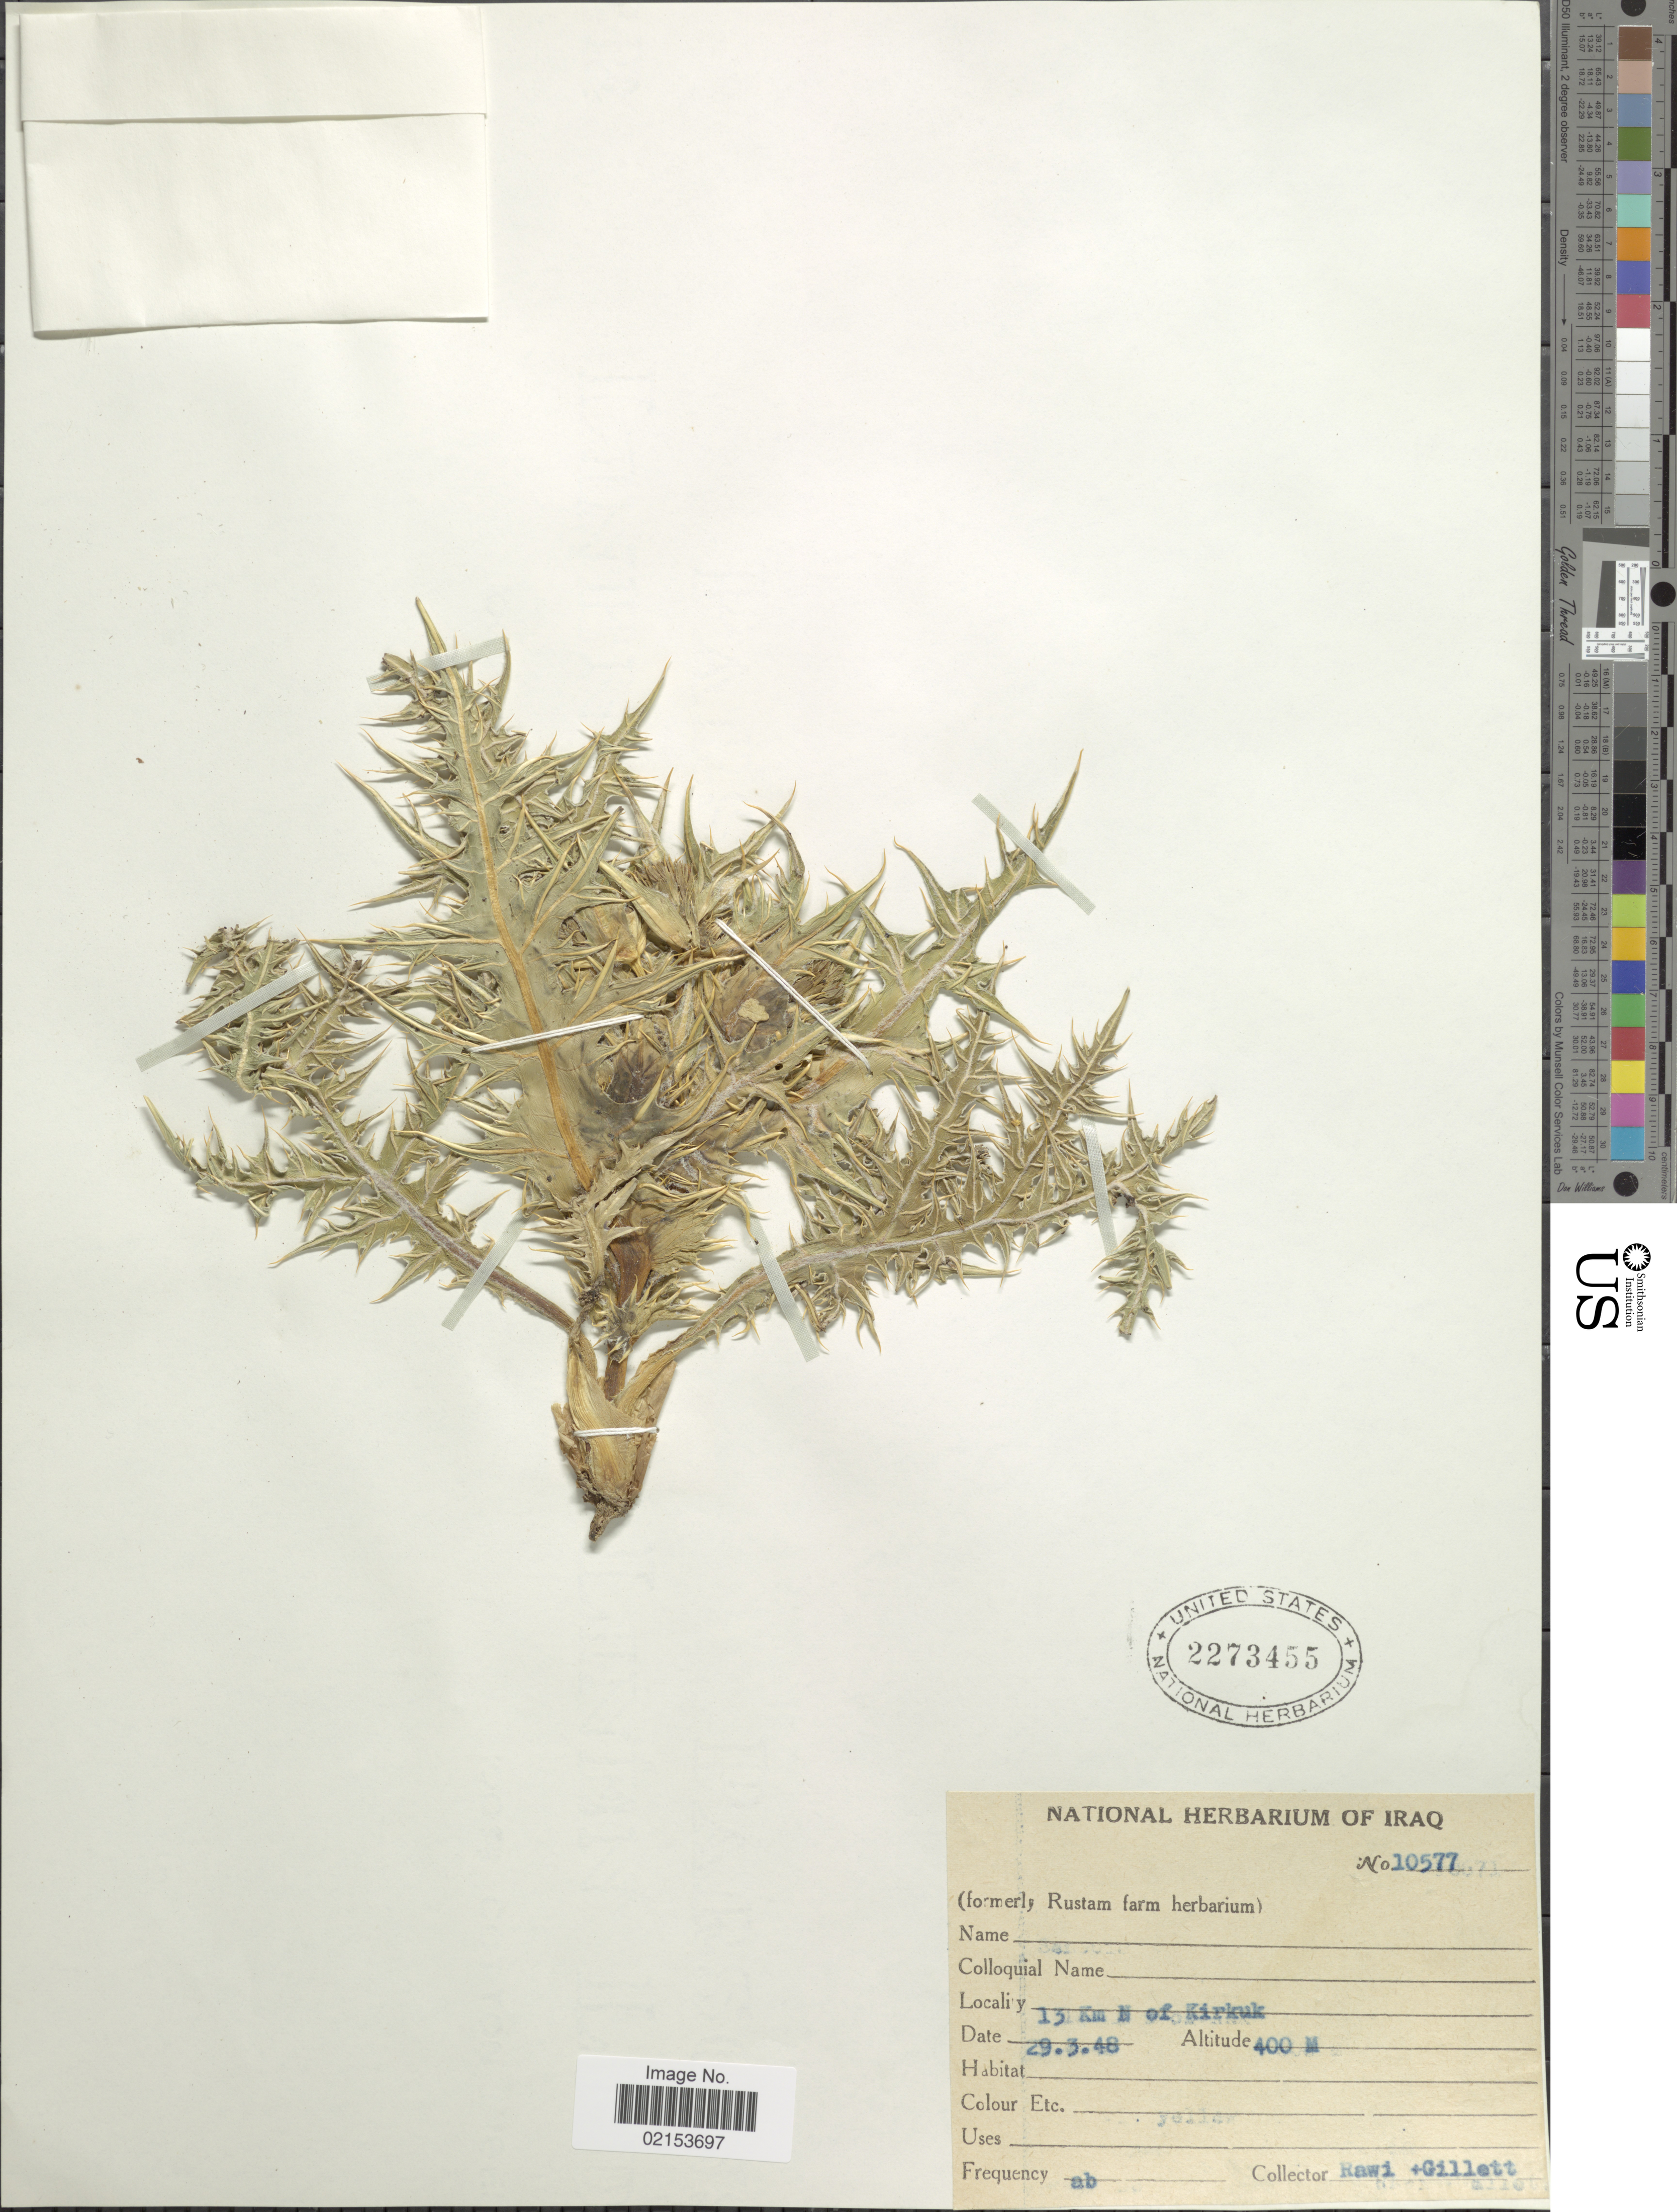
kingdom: Plantae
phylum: Tracheophyta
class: Magnoliopsida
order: Asterales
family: Asteraceae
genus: Echinops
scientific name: Echinops sp.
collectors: -. Rawi & Gillett, --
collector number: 10577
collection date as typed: Transcribed d/m/y: 29/3/48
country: Iraq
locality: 13 km N of Kirkuk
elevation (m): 400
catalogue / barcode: US 2273455